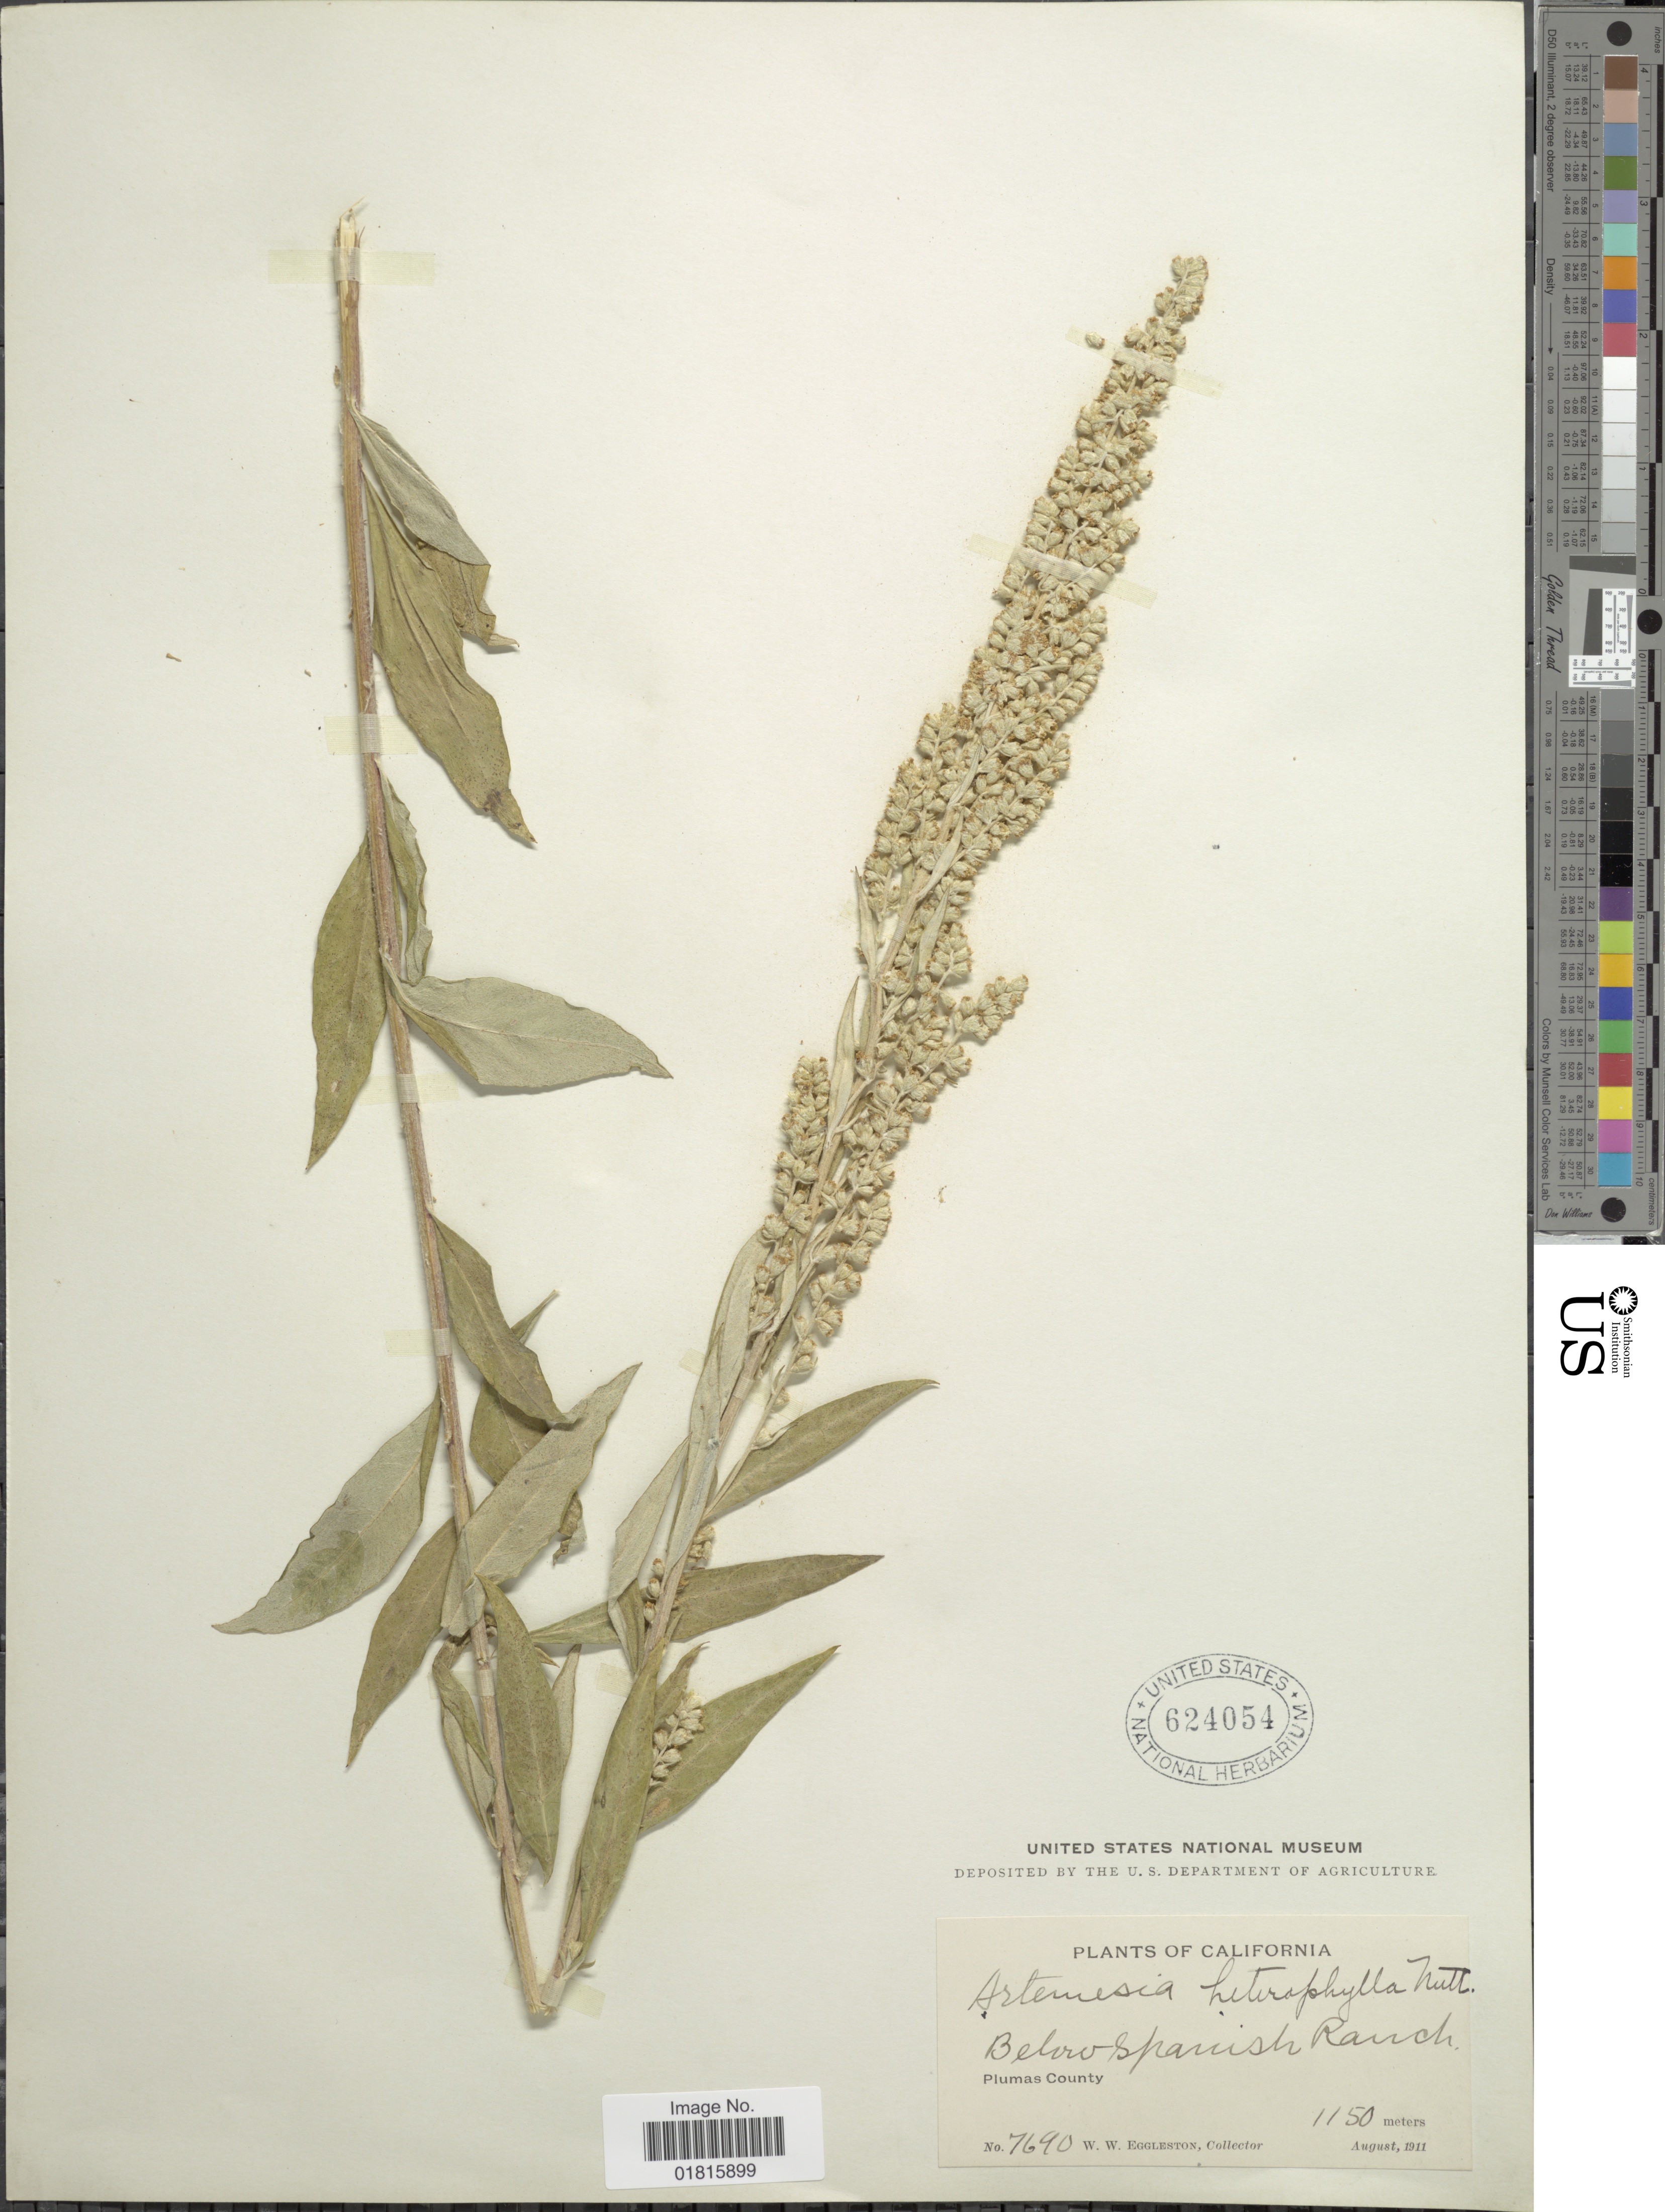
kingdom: Plantae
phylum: Tracheophyta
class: Magnoliopsida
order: Asterales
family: Asteraceae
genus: Artemisia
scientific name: Artemisia heterophylla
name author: Nutt.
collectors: W. W. Eggleston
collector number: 7690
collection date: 1911-08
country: United States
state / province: California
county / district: Plumas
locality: Below Spanish Ranch, Plumas County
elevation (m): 1150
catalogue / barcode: US 624054